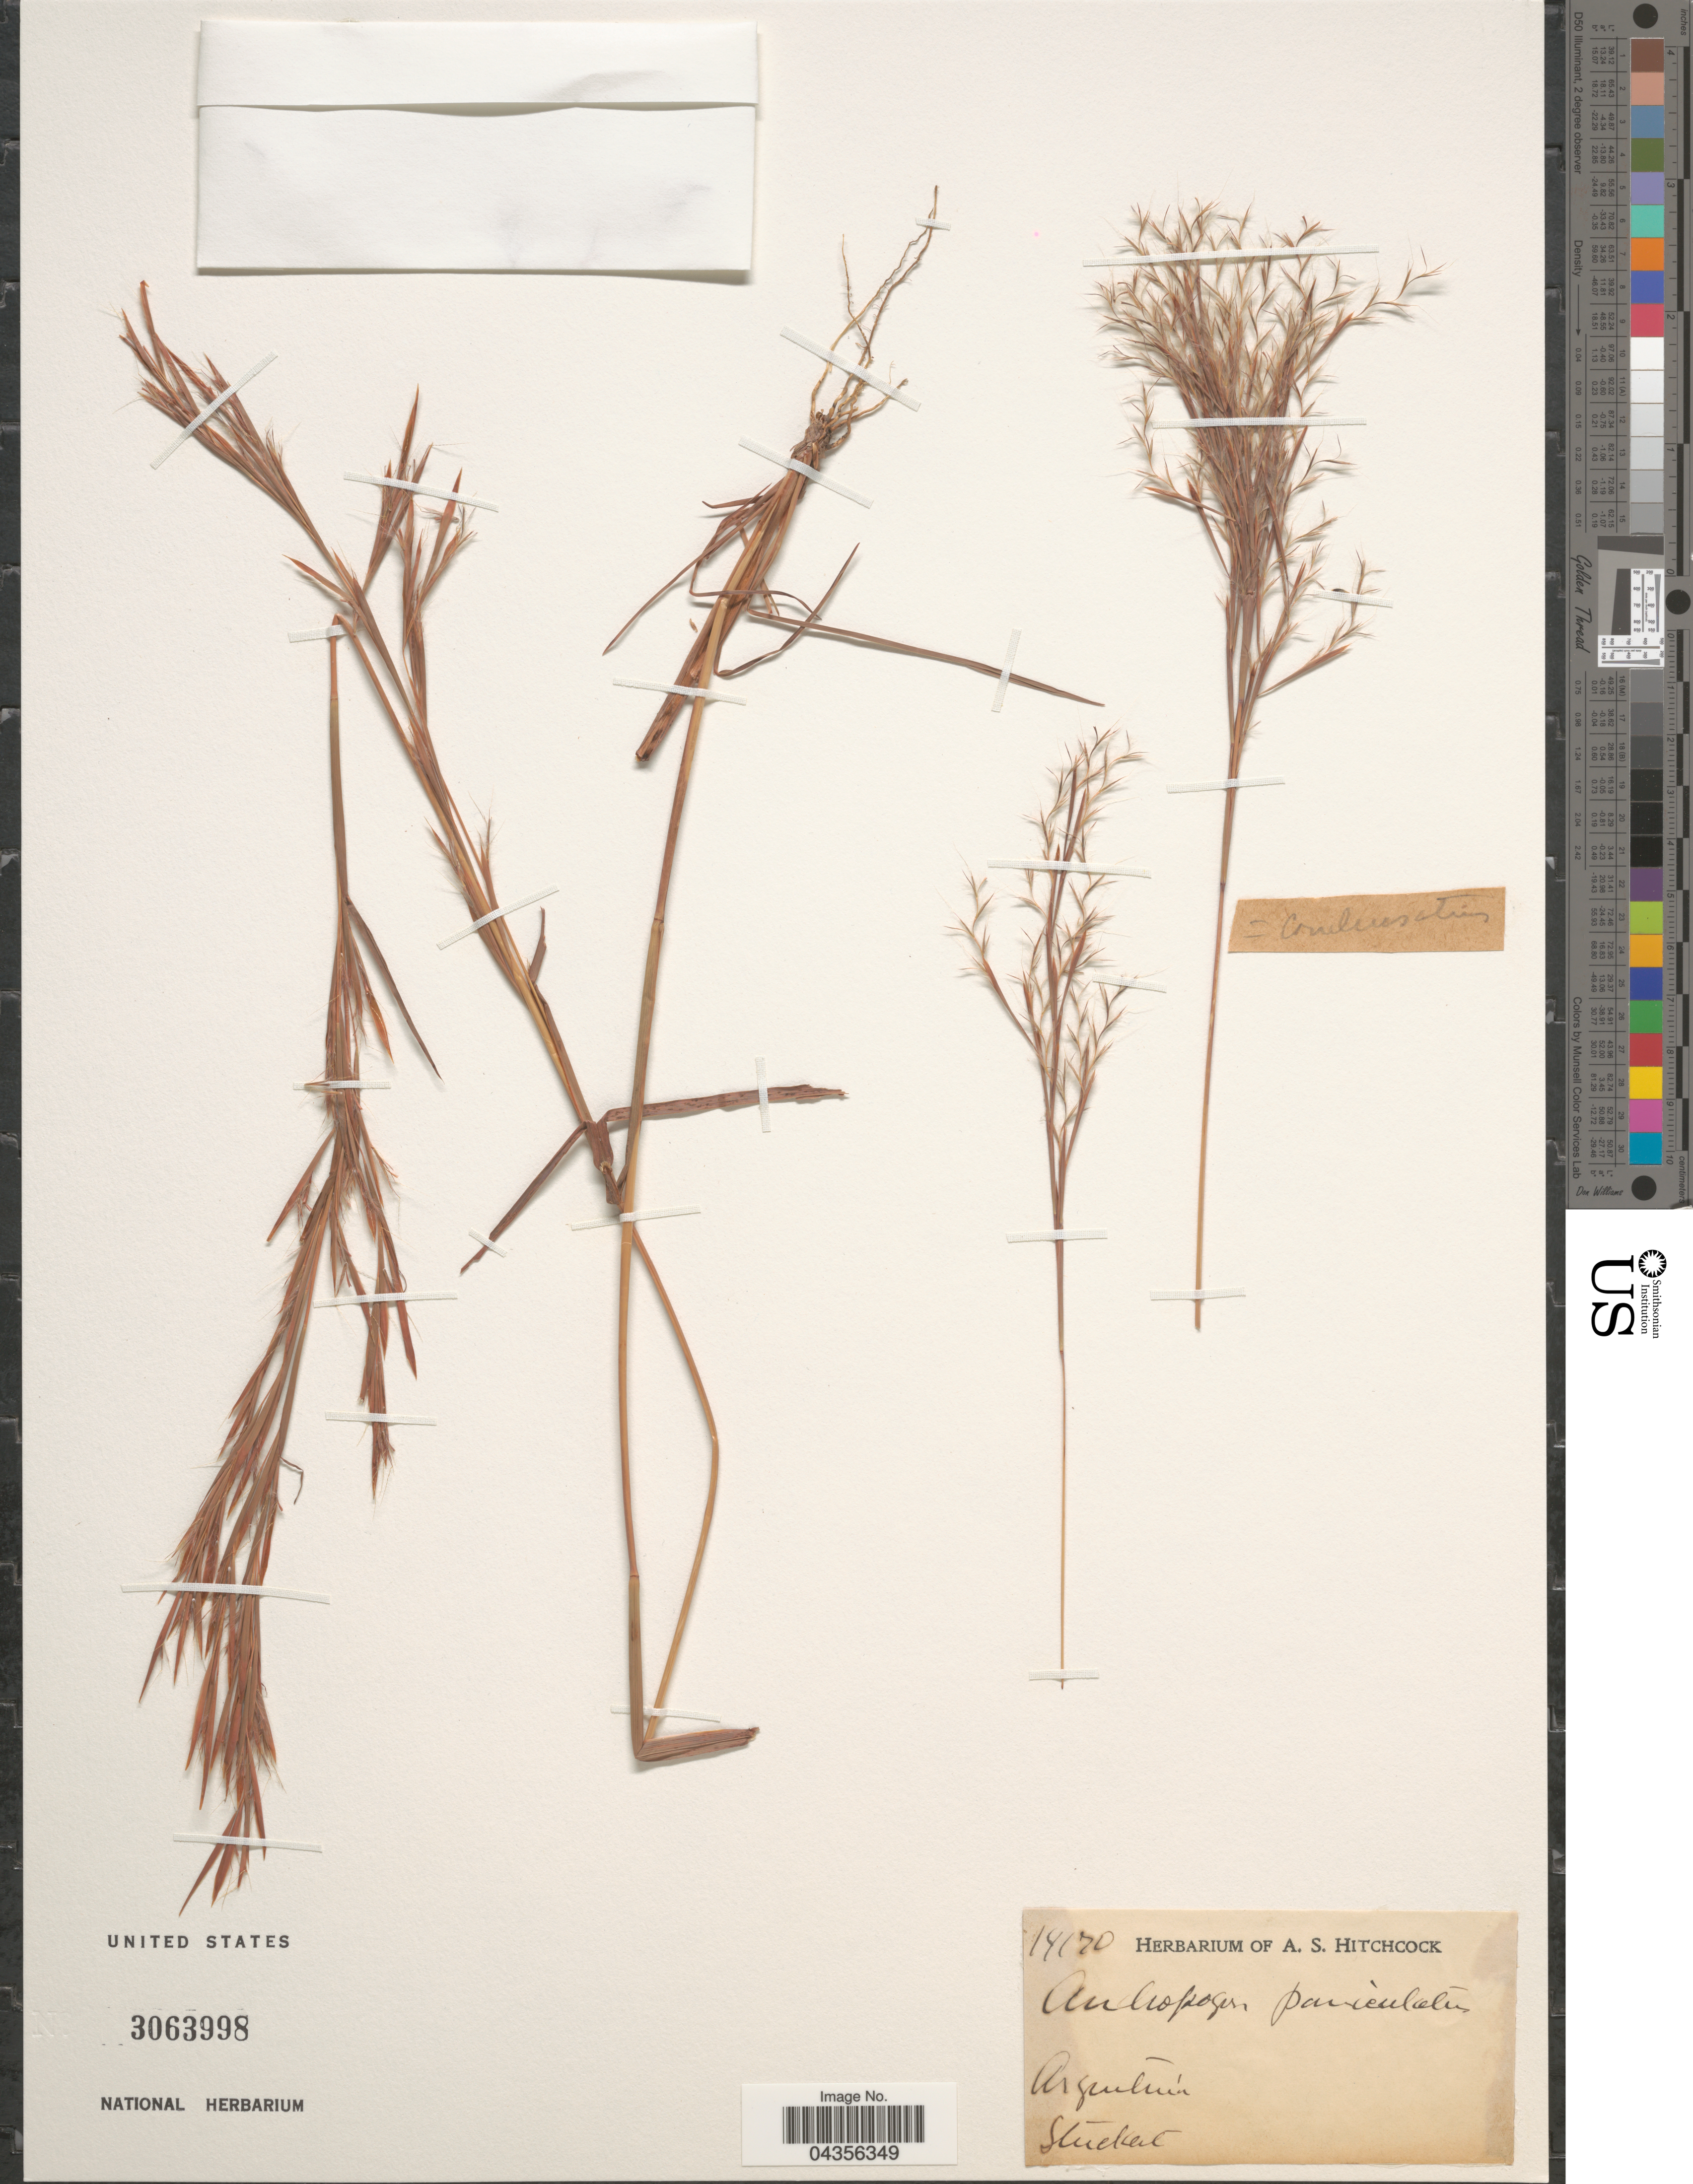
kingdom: Plantae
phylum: Tracheophyta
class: Liliopsida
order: Poales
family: Poaceae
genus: Schizachyrium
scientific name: Schizachyrium microstachyum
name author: (Desv. ex Ham.) Roseng. et al.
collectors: Stuckert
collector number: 19170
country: Argentina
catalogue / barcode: US 3063998